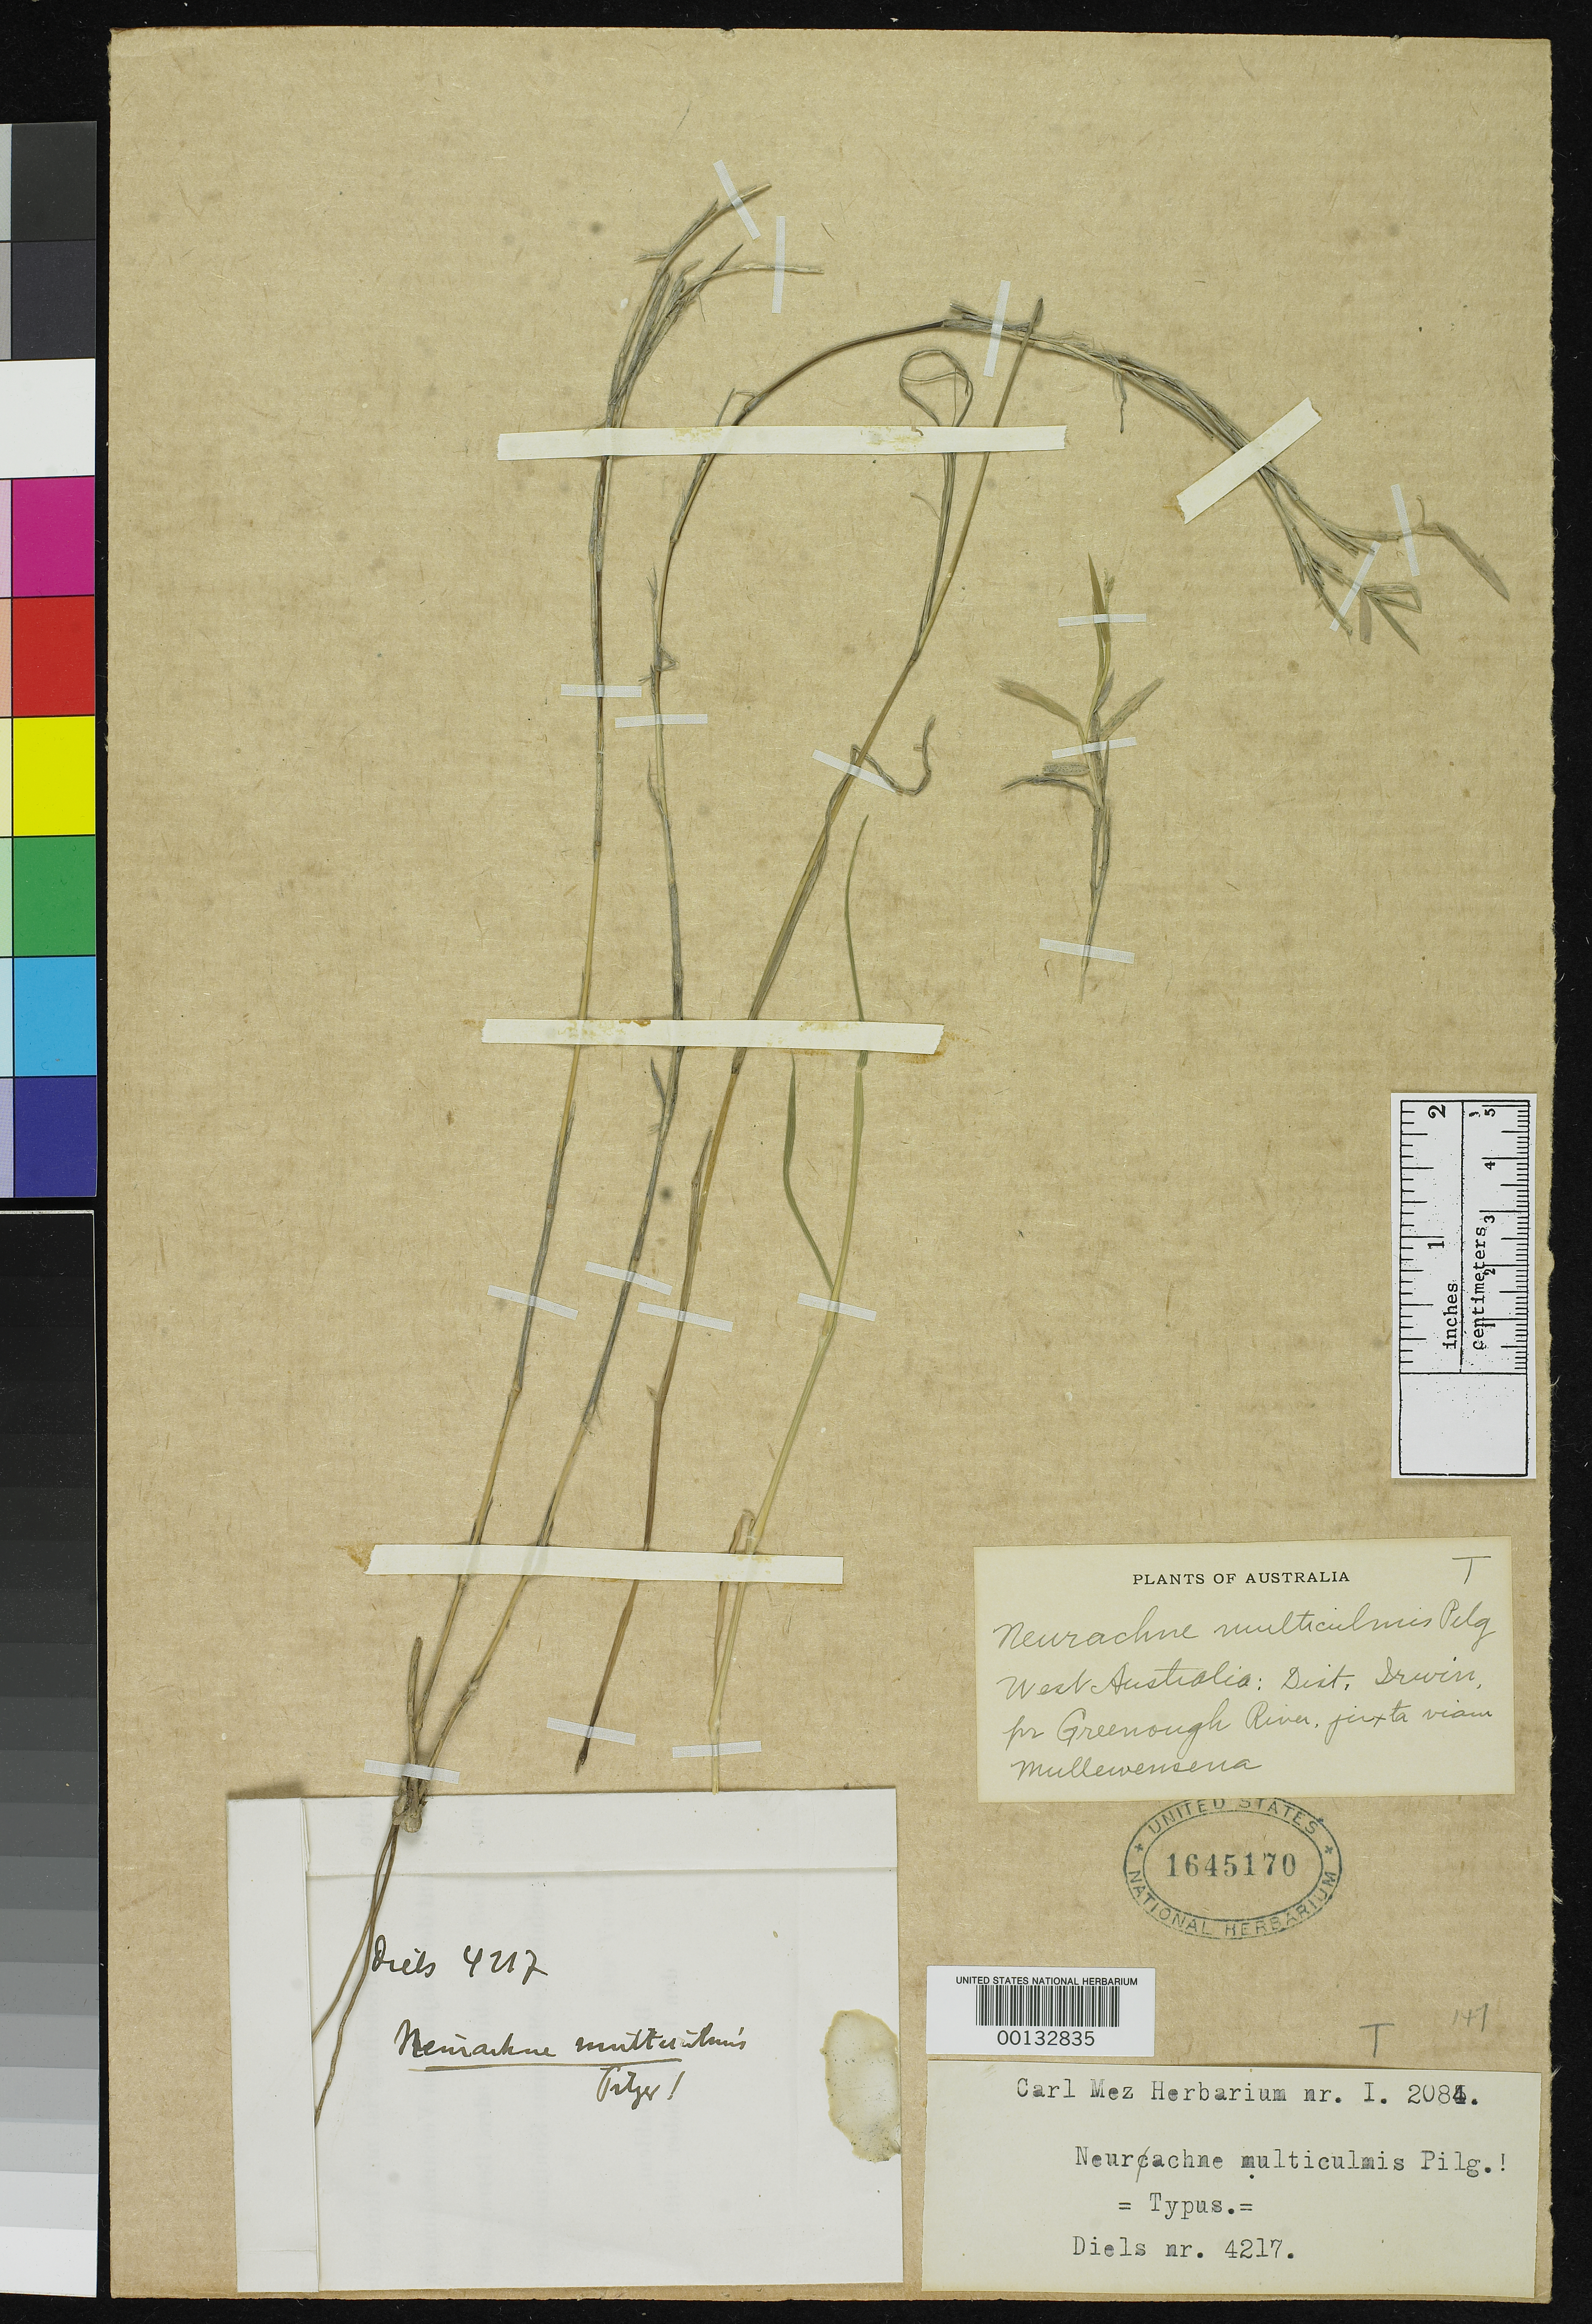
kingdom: Plantae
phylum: Tracheophyta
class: Liliopsida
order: Poales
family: Poaceae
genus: Neurachne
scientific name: Neurachne multiculmis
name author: Pilg. in Diels & E. Pritz.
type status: Isotype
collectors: F. L. E. Diels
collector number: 4217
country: Australia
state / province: Western Australia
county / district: Irwin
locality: Greenough River, juxta viam Mullewensem.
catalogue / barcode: US 1645170